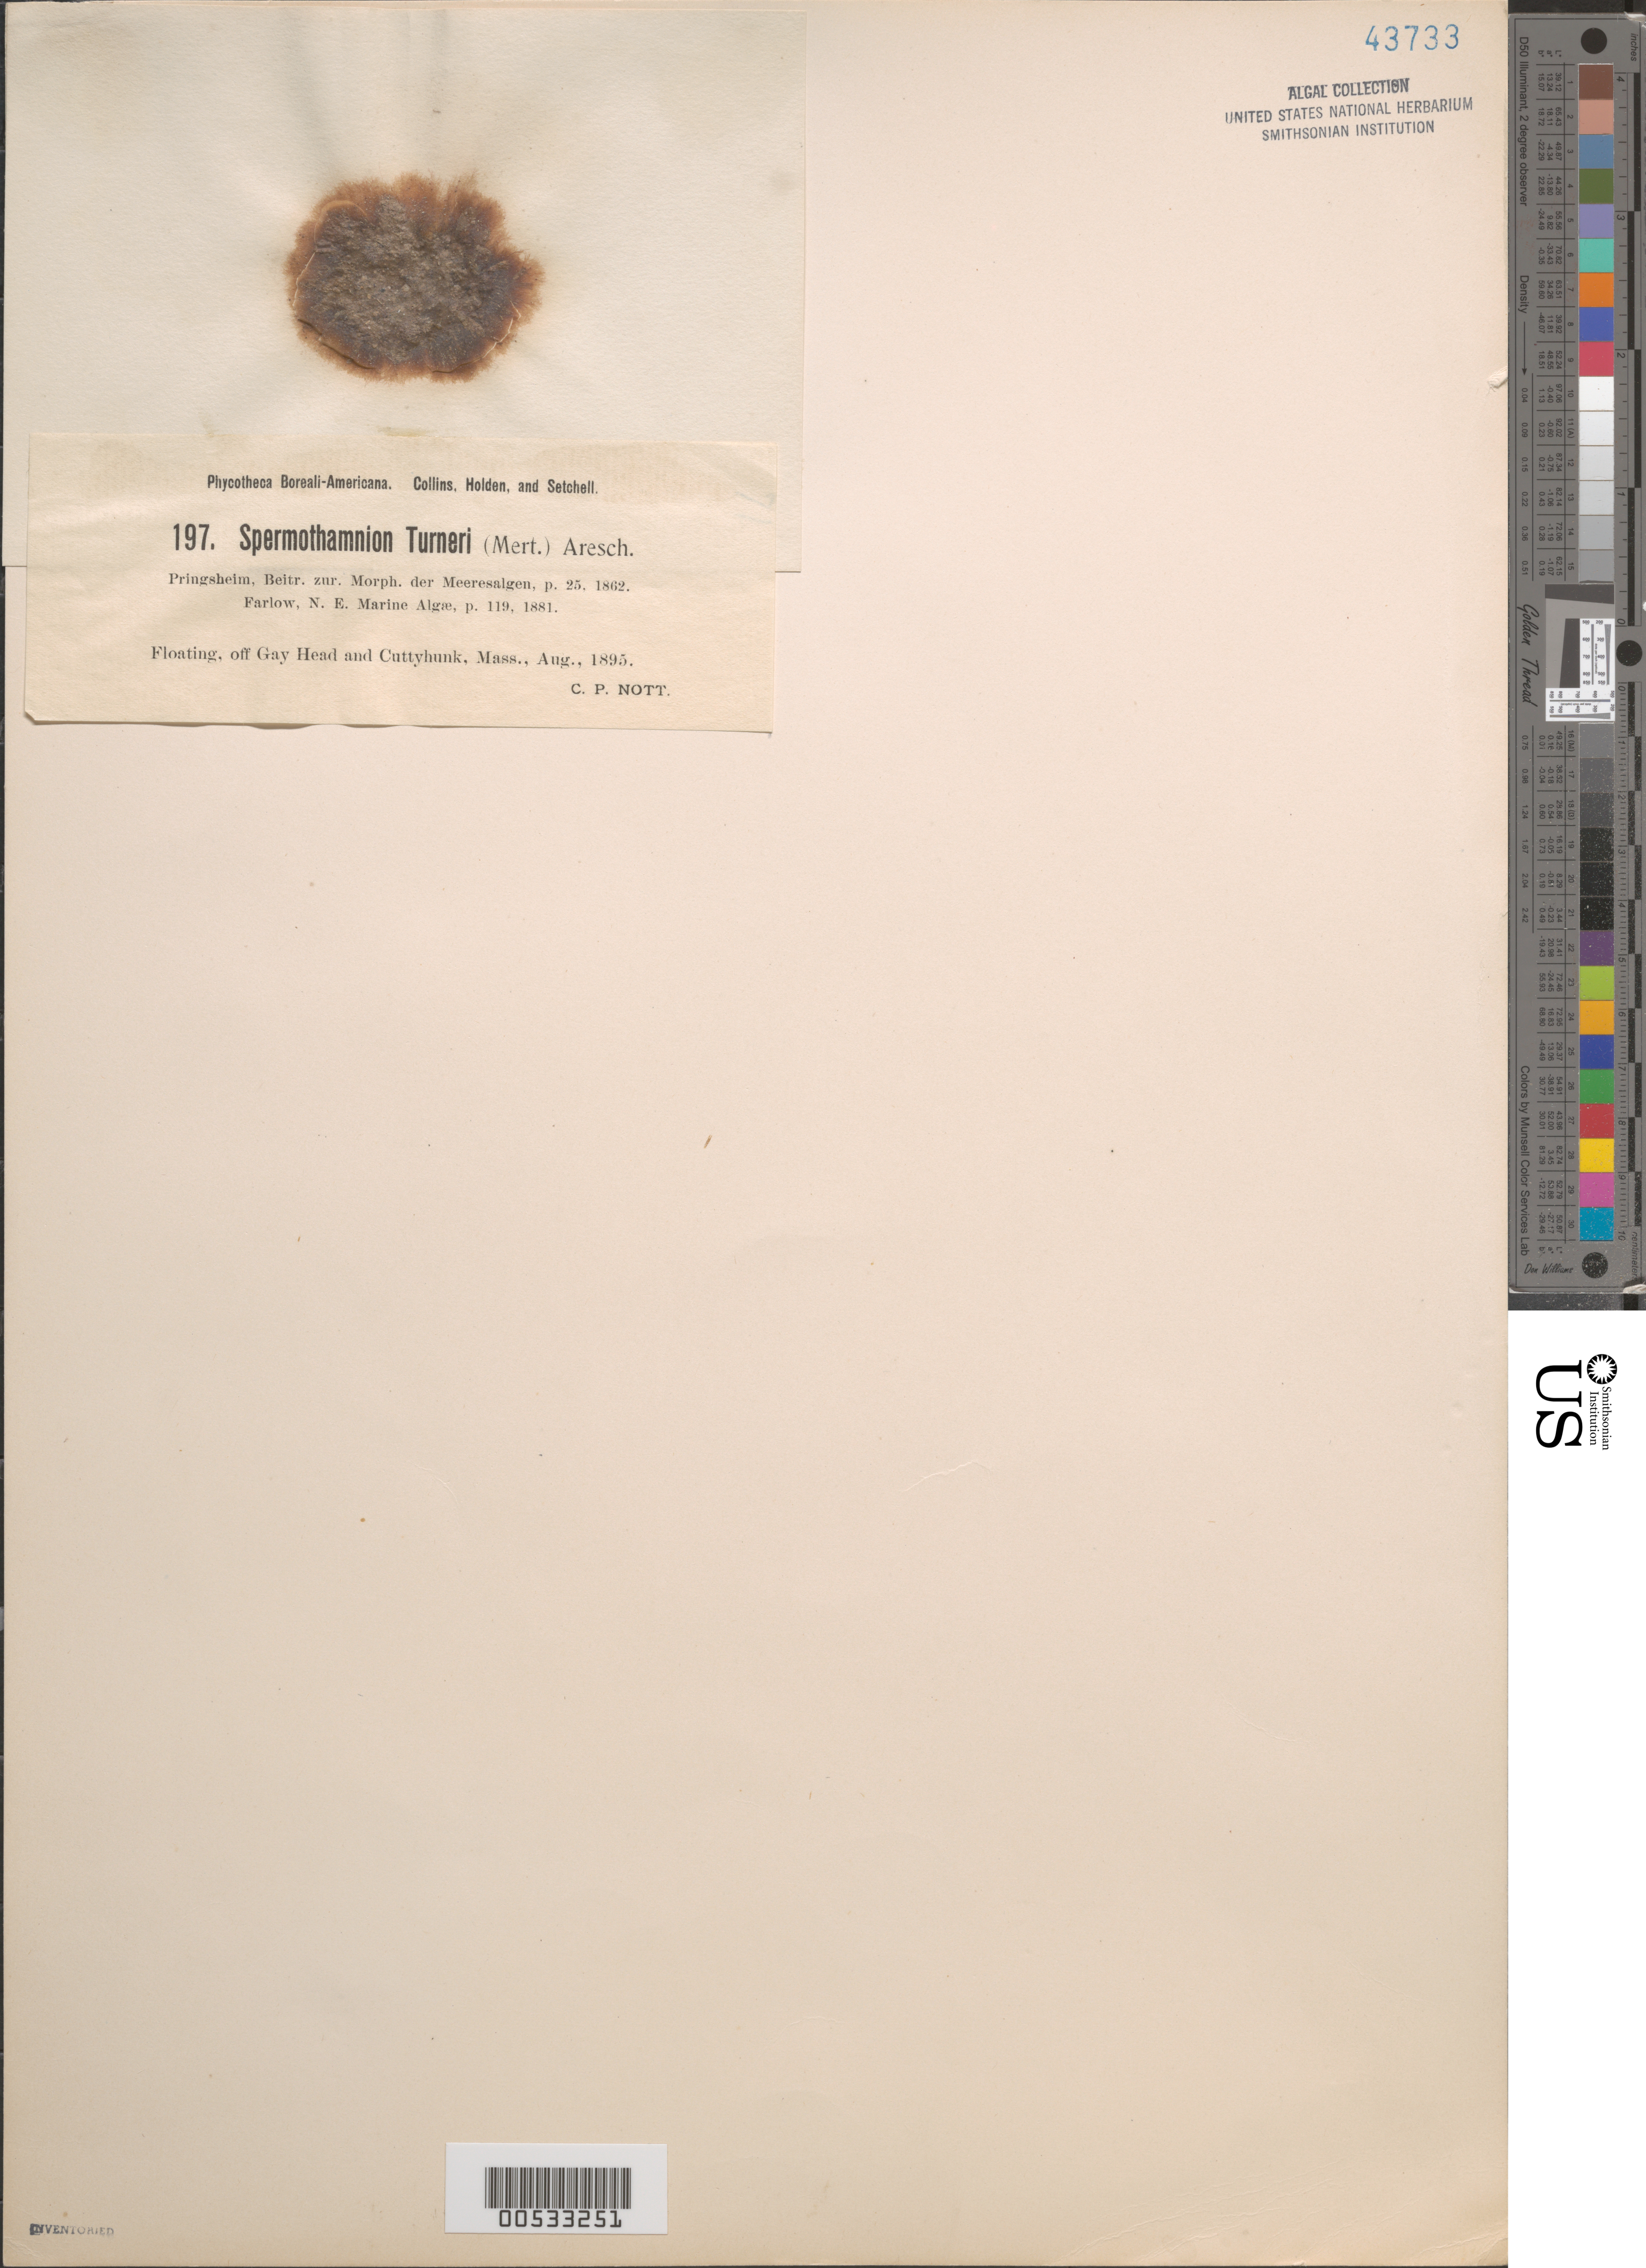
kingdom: Plantae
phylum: Rhodophyta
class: Florideophyceae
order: Ceramiales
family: Ceramiaceae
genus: Scagelothamnion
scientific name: Scagelothamnion turneri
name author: (Mert. ex Roth) A. Athanasiadis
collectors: C. Nott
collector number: PB-A 197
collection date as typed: Aug 1895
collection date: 1895-08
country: United States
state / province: Massachusetts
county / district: Dukes County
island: Martha's Vineyard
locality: Off Gay Head and Cuttyhunk Island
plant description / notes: Collins, Holden & Setchell, Phycotheca Boreali-Americana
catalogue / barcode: US 43733